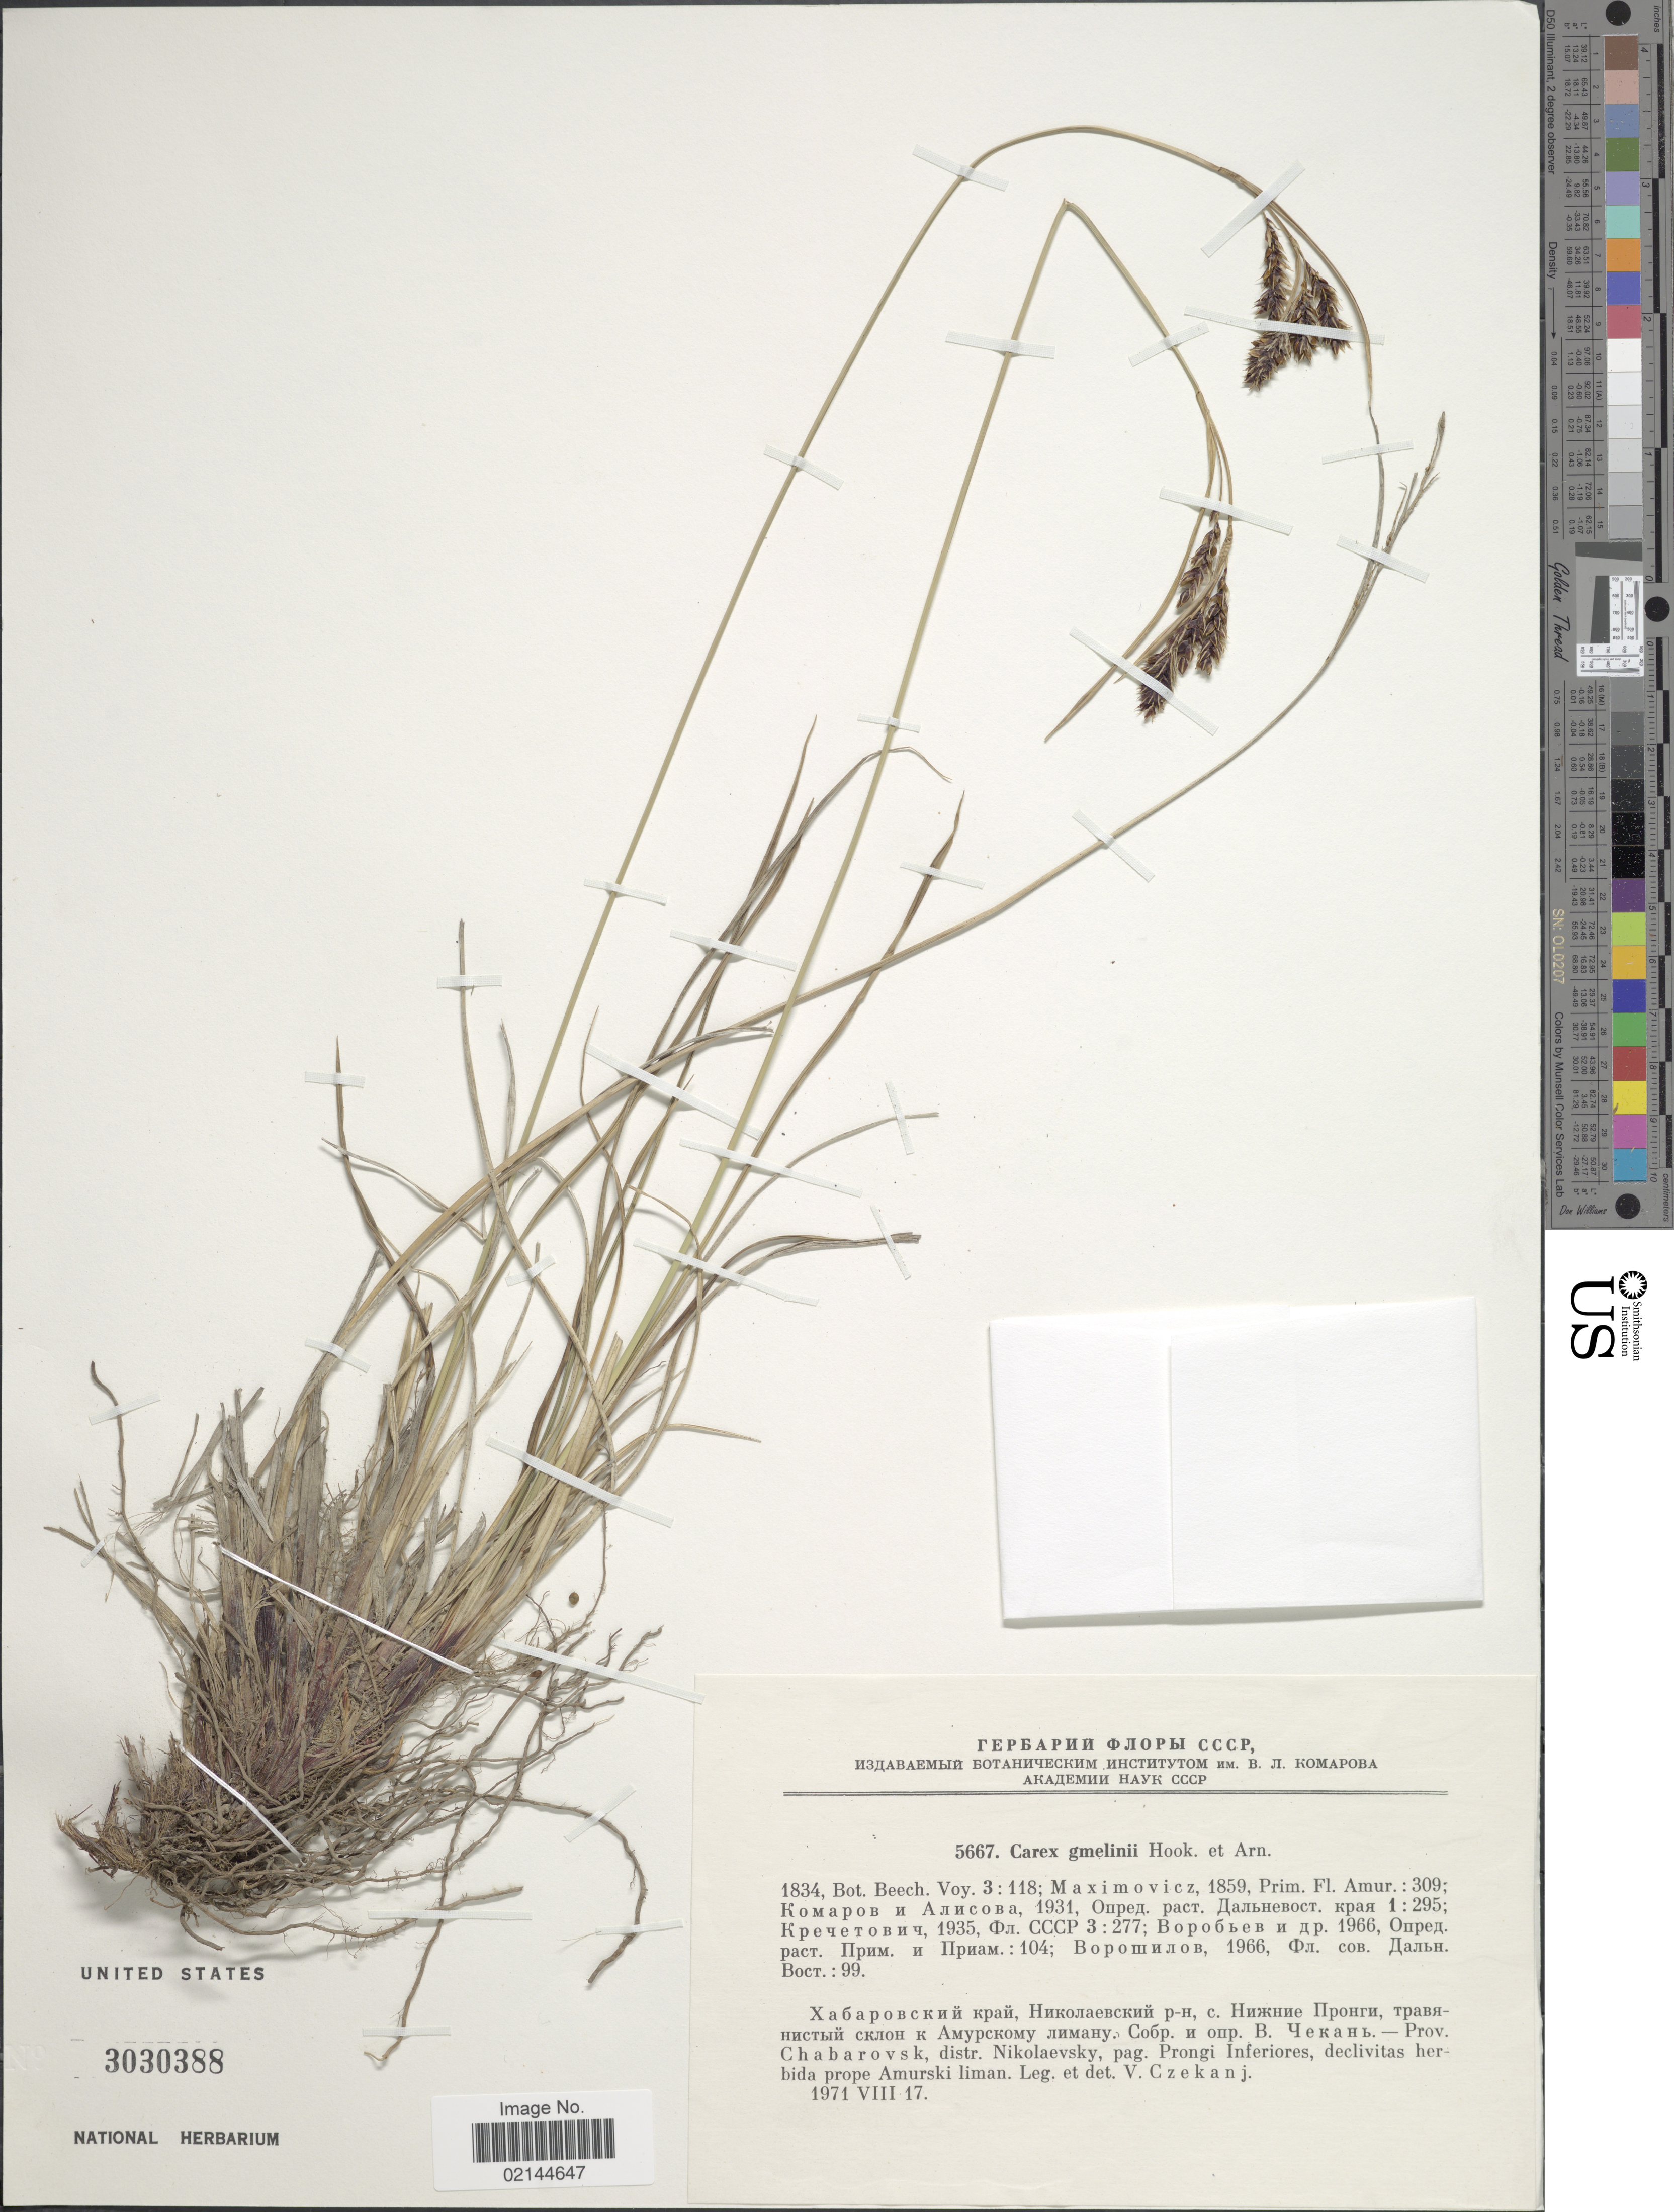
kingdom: Plantae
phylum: Tracheophyta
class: Liliopsida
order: Poales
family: Cyperaceae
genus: Carex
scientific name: Carex gmelinii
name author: Hook. & Arn.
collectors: V. Czekanj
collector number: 5667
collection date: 1971-08-17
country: Russian Federation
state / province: Khabarovsk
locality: Prov. Chabarovsk, distr. Nikolaevsky, pag. Prongi Inferiores, declivitas herbida prope Amurski liman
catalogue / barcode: US 3030388